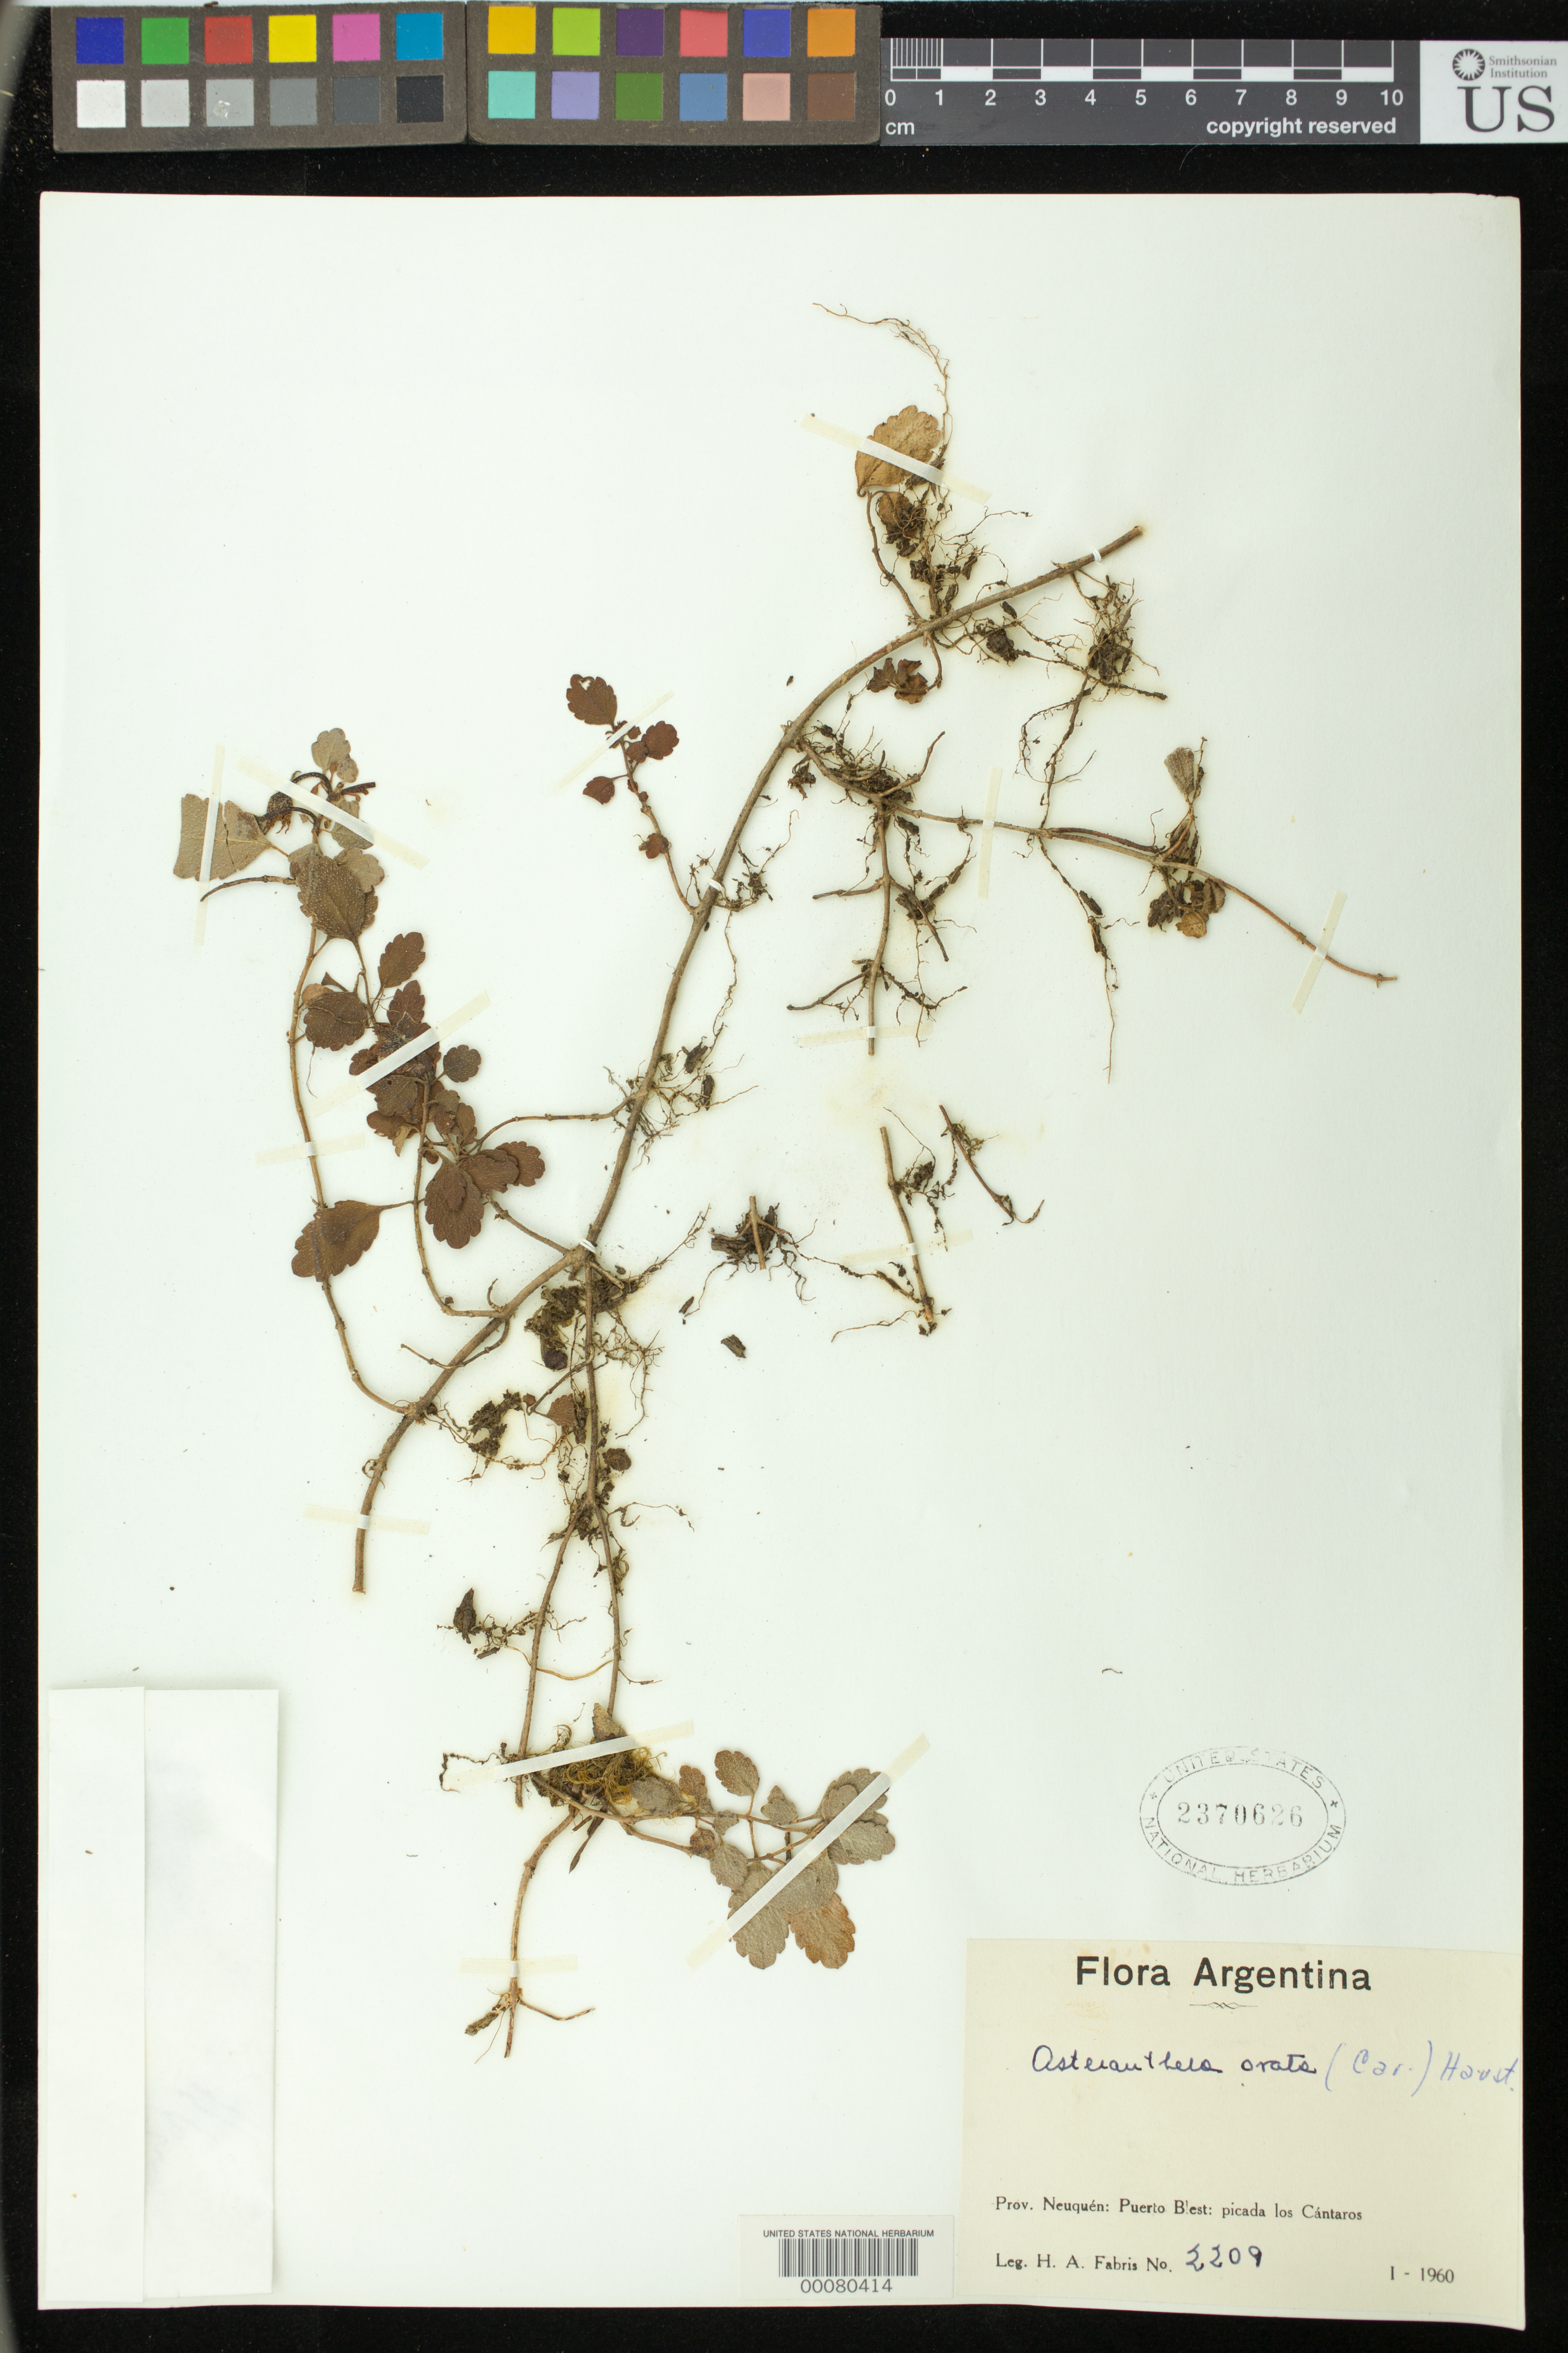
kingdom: Plantae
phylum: Tracheophyta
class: Magnoliopsida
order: Lamiales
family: Gesneriaceae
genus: Asteranthera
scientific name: Asteranthera ovata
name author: (Cav.) Hanst.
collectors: H. A. Fabris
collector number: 2209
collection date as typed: Jan 1960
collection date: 1960-01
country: Argentina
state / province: Neuquén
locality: Puerto Blest, Picada los Cantaros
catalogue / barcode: US 2370626